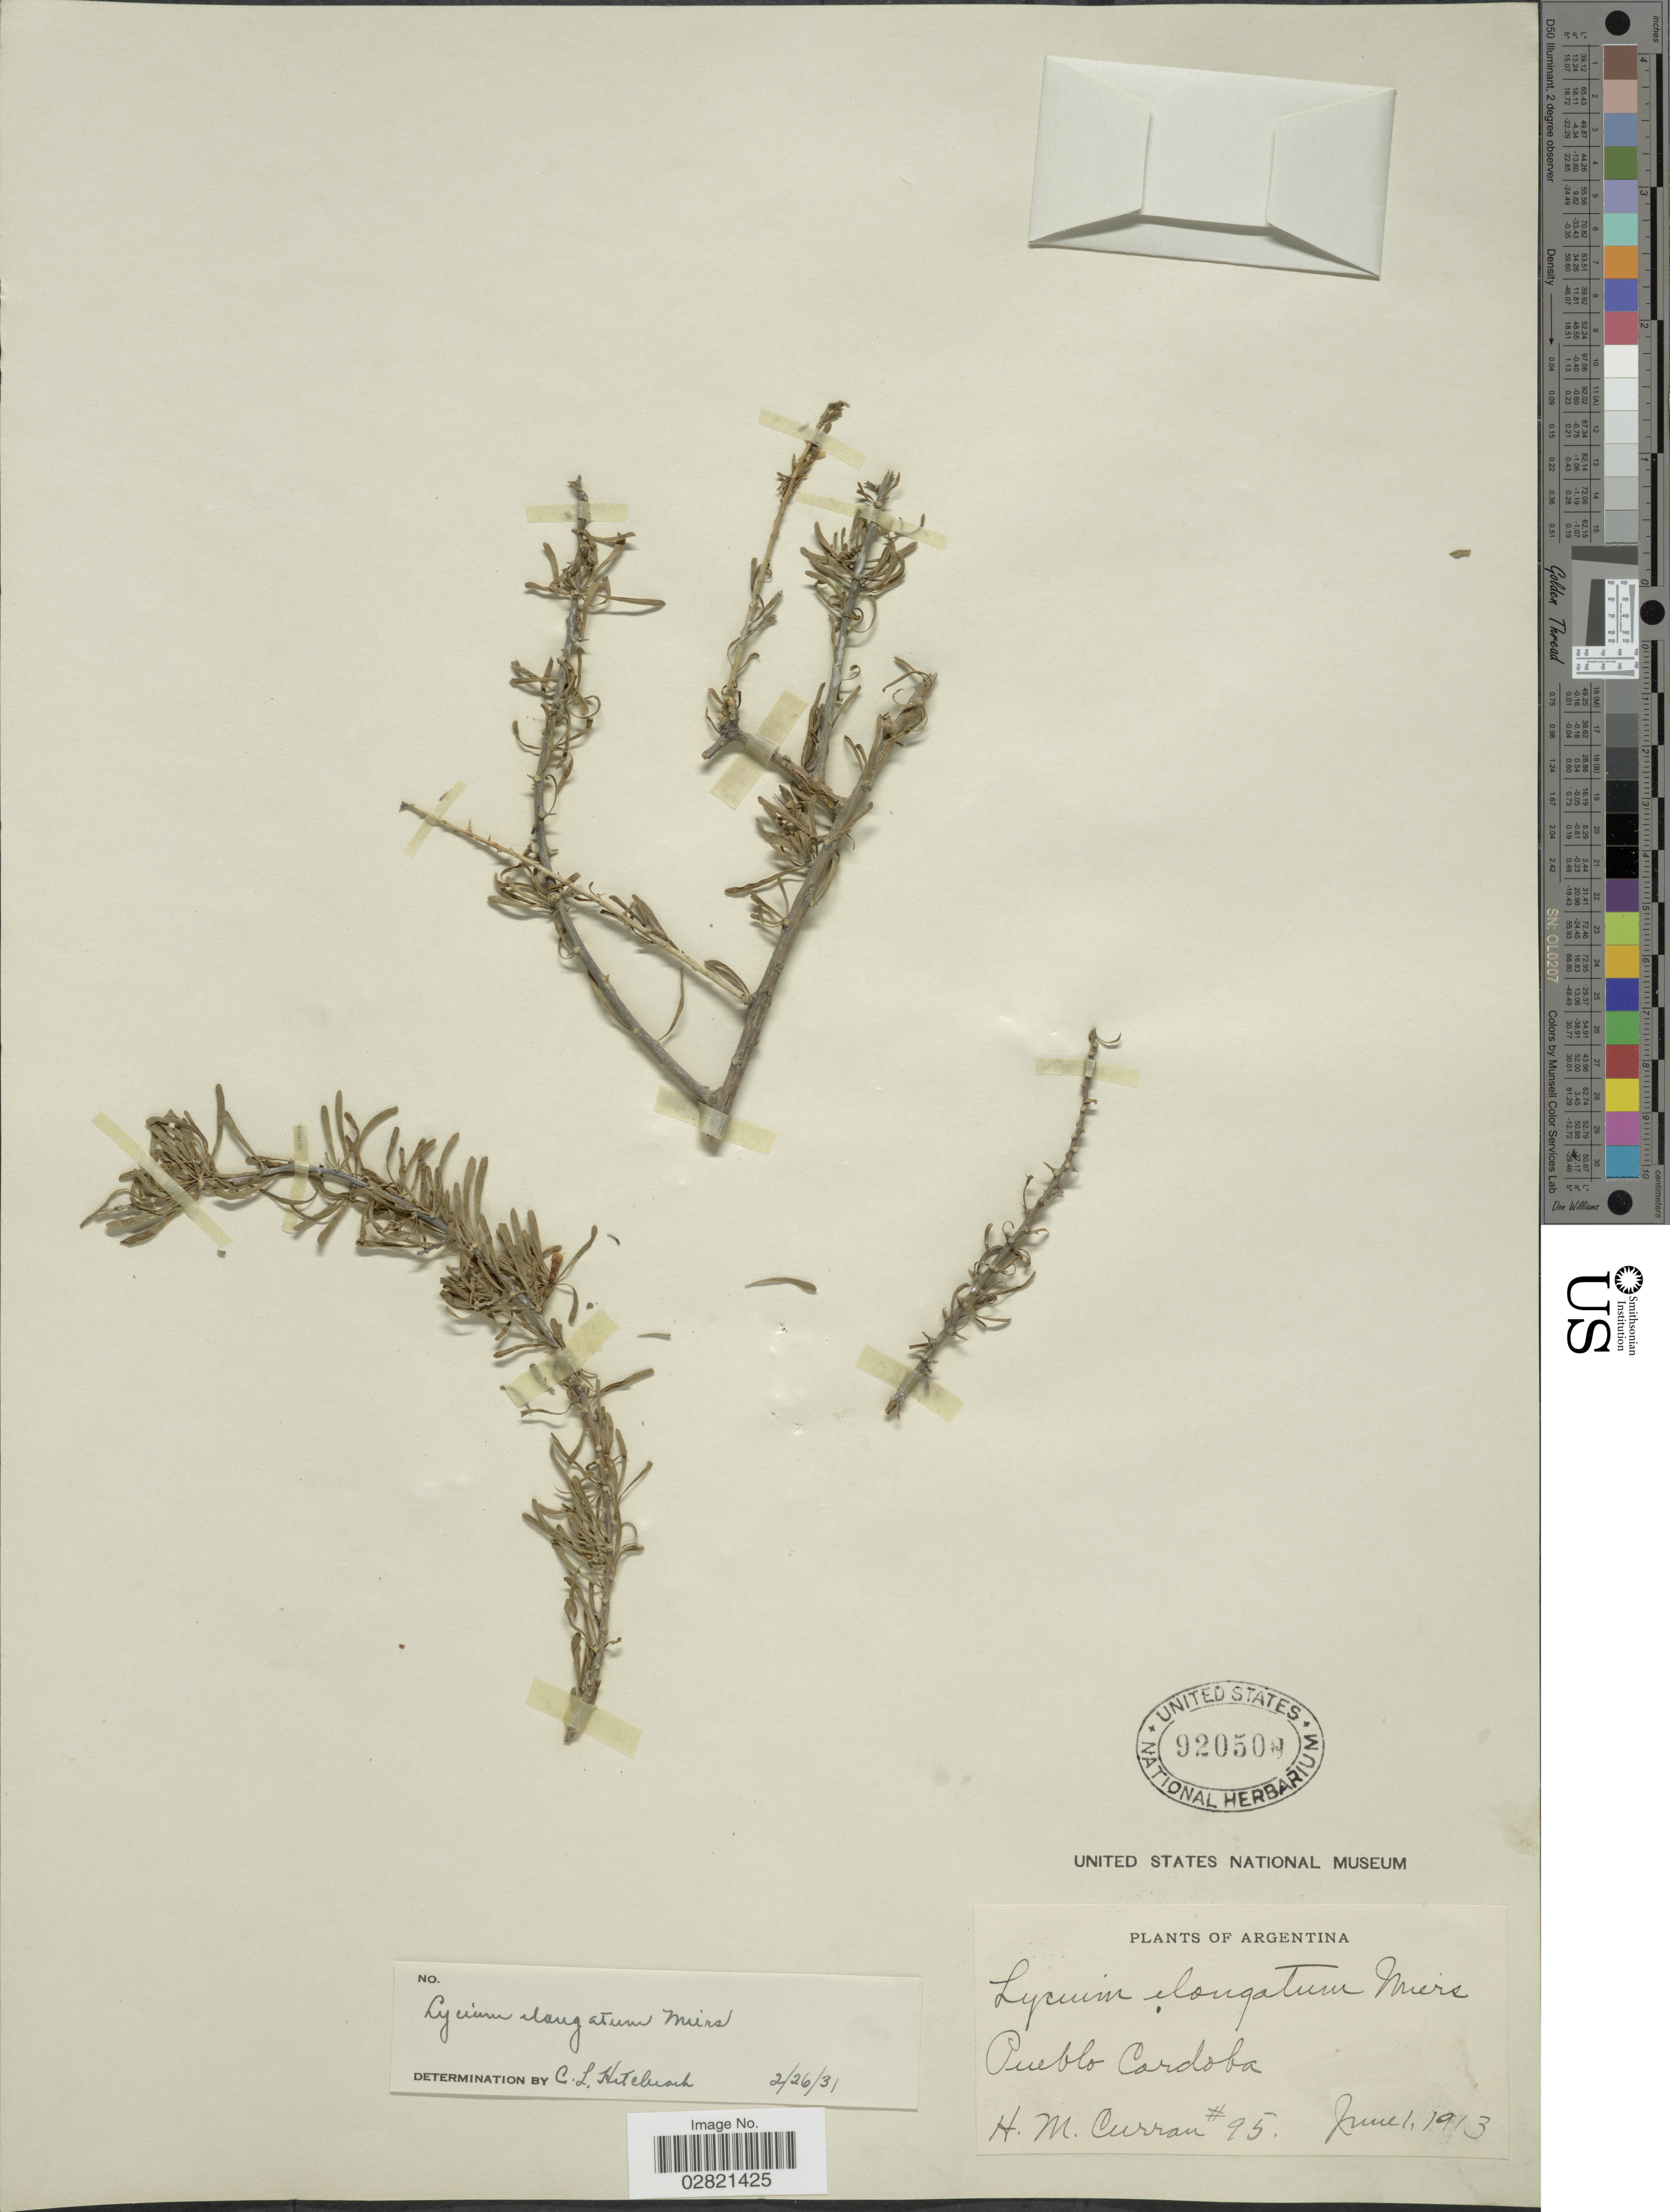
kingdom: Plantae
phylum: Tracheophyta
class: Magnoliopsida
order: Solanales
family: Solanaceae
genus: Lycium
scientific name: Lycium elongatum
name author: Miers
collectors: H. M. Curran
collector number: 95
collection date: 1913-06-01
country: Argentina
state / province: Cordoba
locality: Pueblo Cordoba.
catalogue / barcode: US 920500